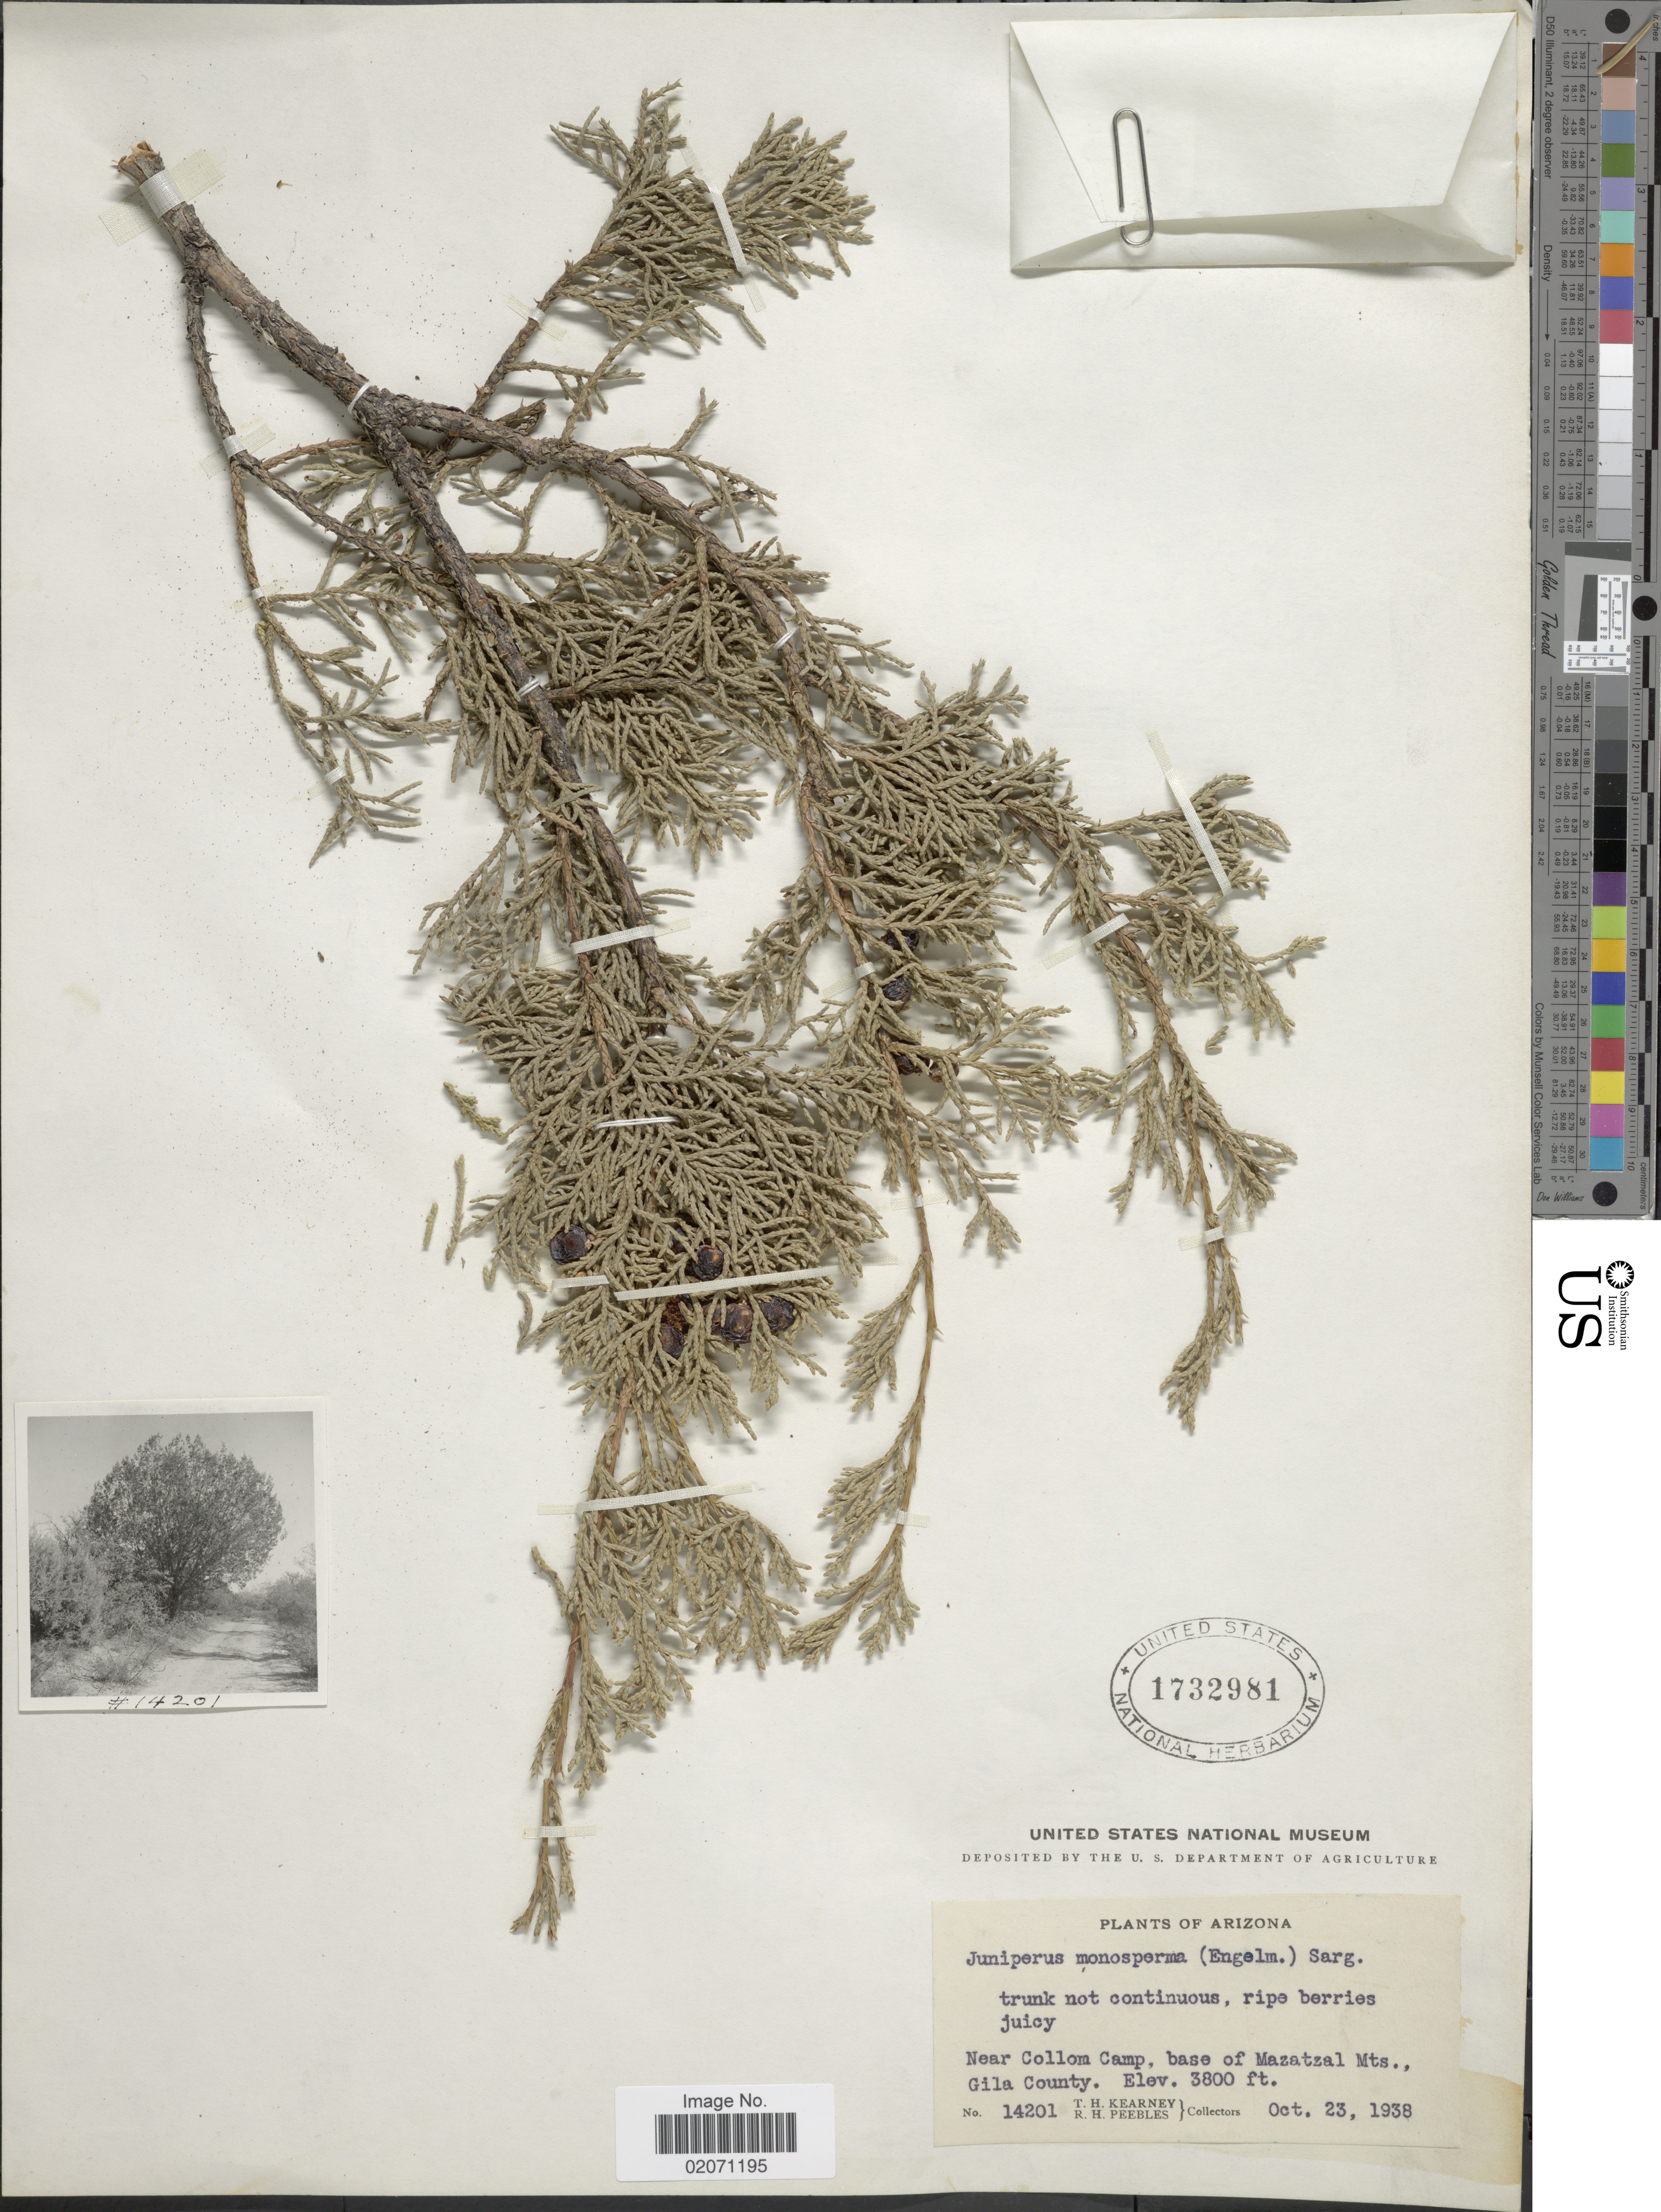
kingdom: Plantae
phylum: Tracheophyta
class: Pinopsida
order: Pinales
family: Cupressaceae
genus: Juniperus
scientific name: Juniperus monosperma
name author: (Engelm.) Sarg.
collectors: T. H. Kearney & R. H. Peebles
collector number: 14201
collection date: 1938-10-23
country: United States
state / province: Arizona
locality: Near Collom Camp, base of Mazatzal Mts., Gila County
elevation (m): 1158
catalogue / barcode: US 1732981